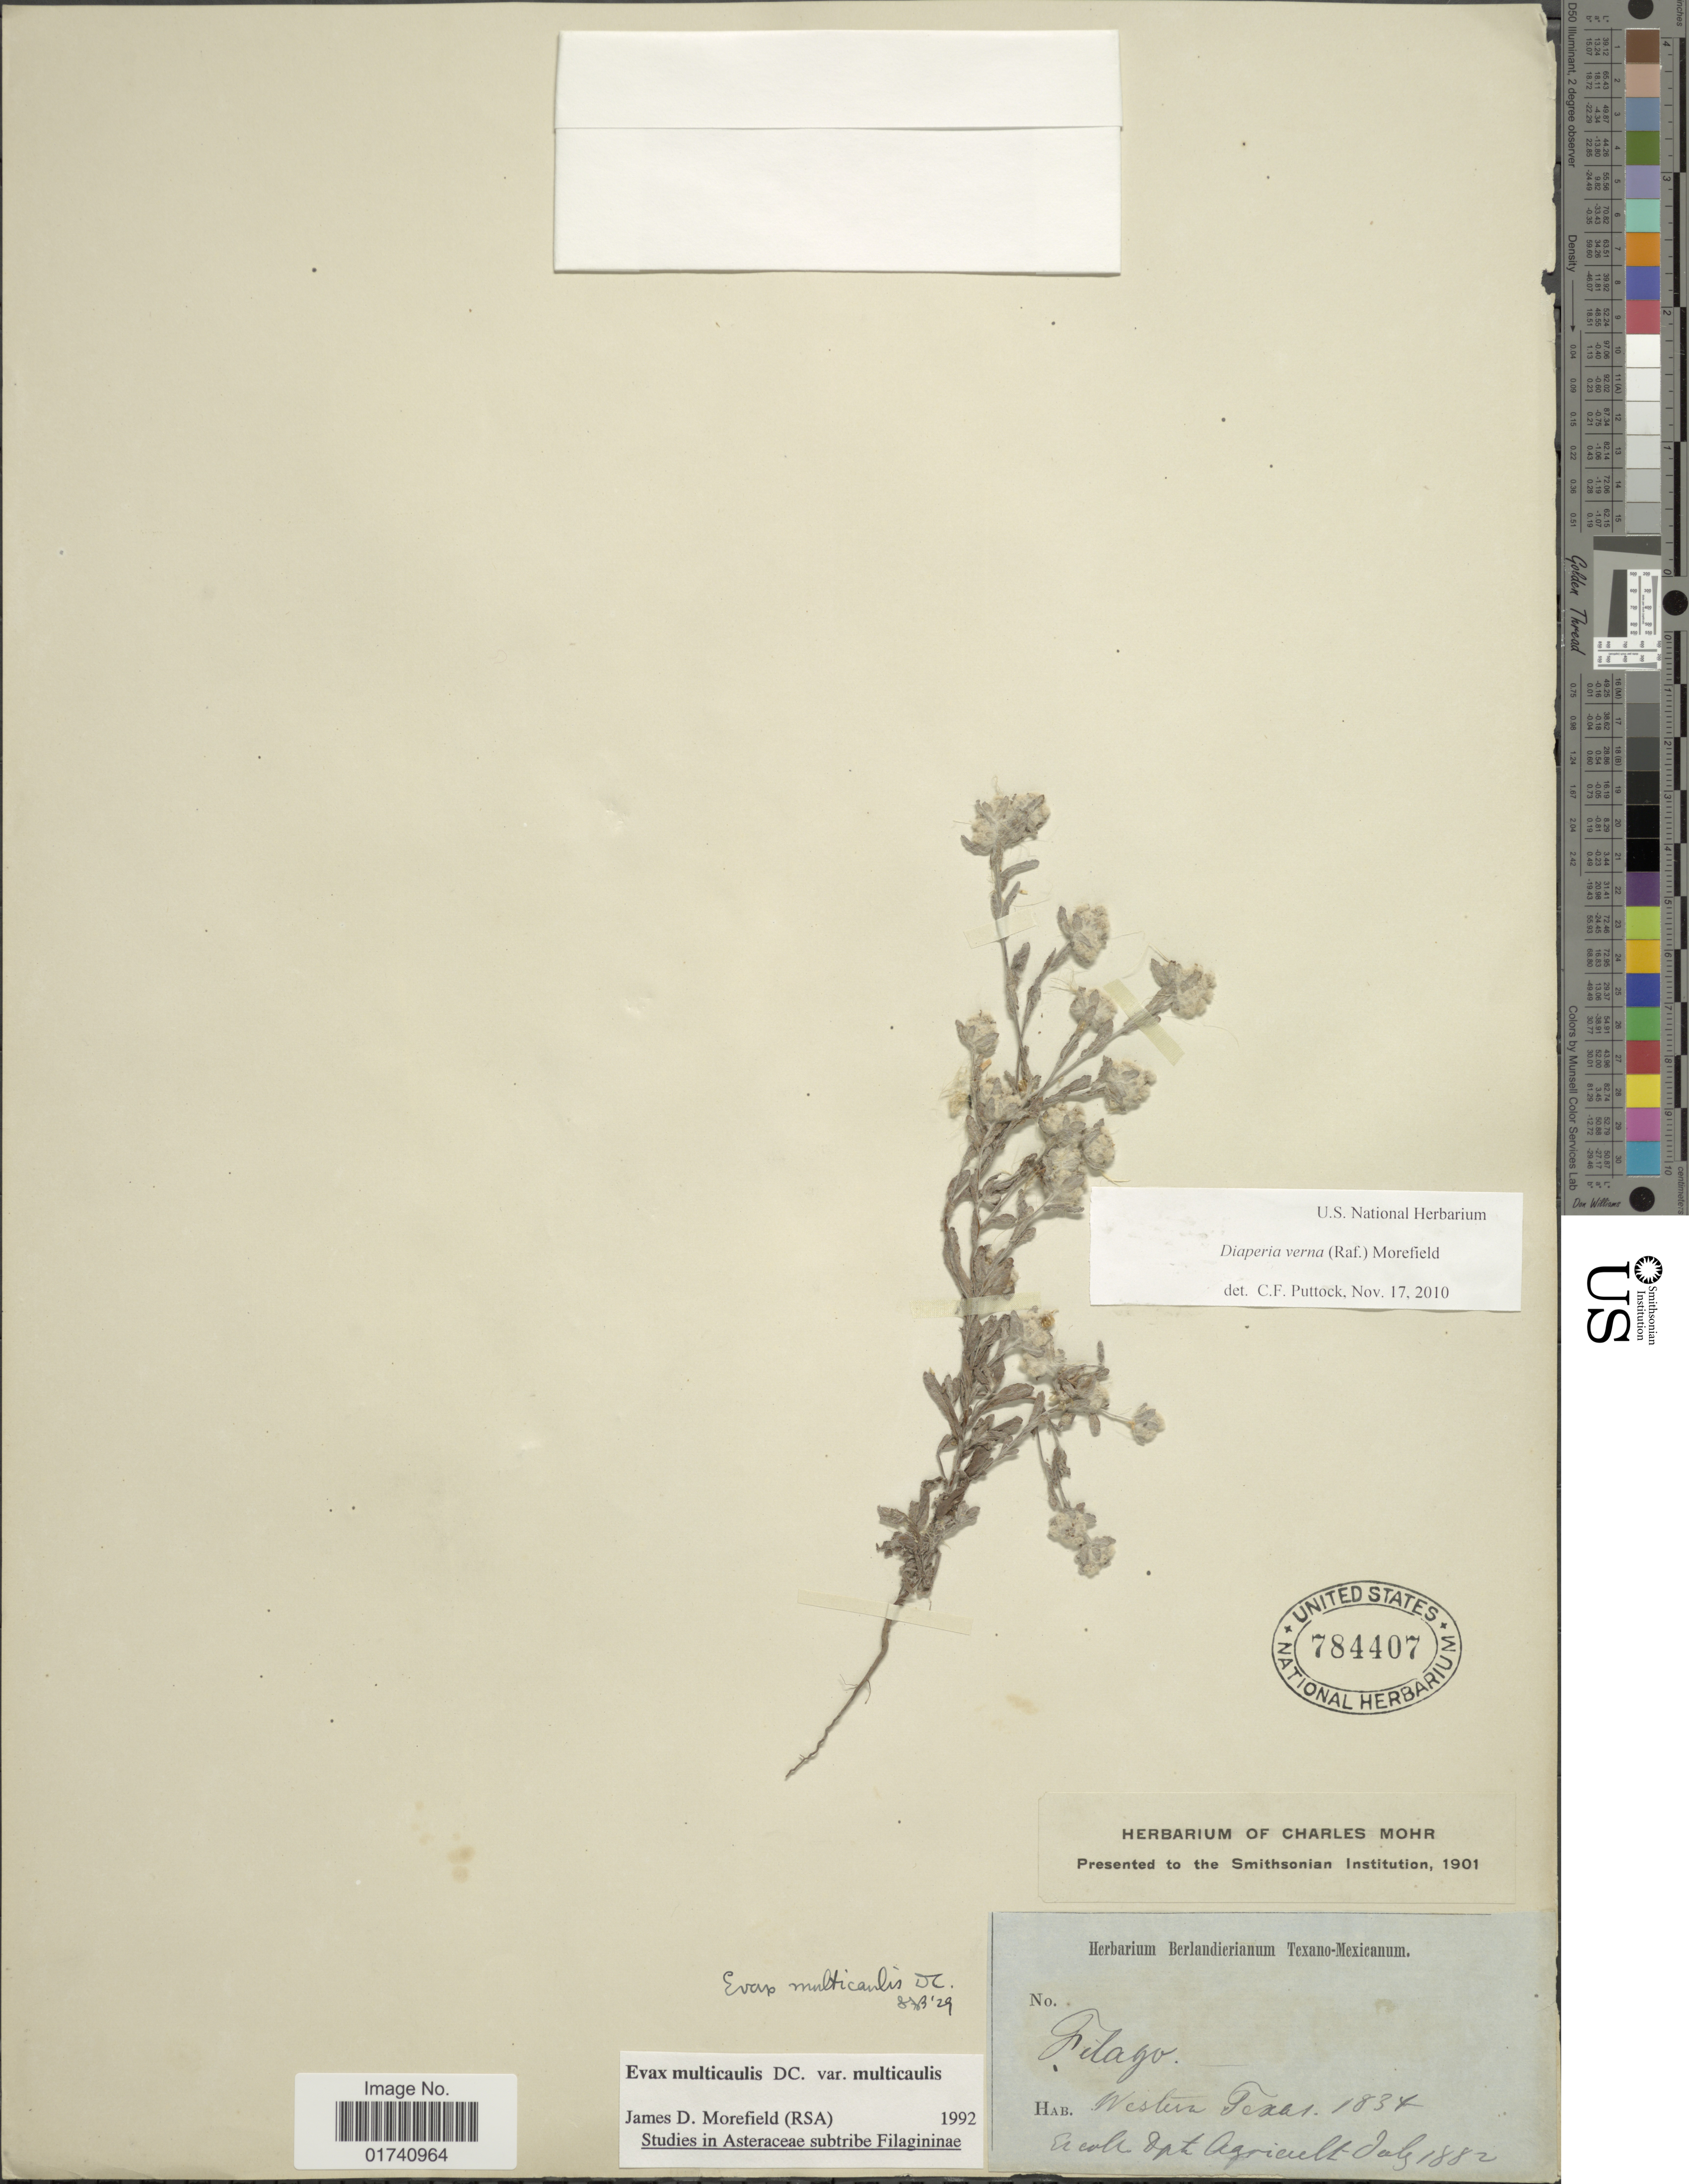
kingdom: Plantae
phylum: Tracheophyta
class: Magnoliopsida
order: Asterales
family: Asteraceae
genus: Diaperia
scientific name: Diaperia verna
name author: (Raf.) Morefield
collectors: ex herb. Charles Mohr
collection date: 1882-07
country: United States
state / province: Texas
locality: Western Texas.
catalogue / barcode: US 784407